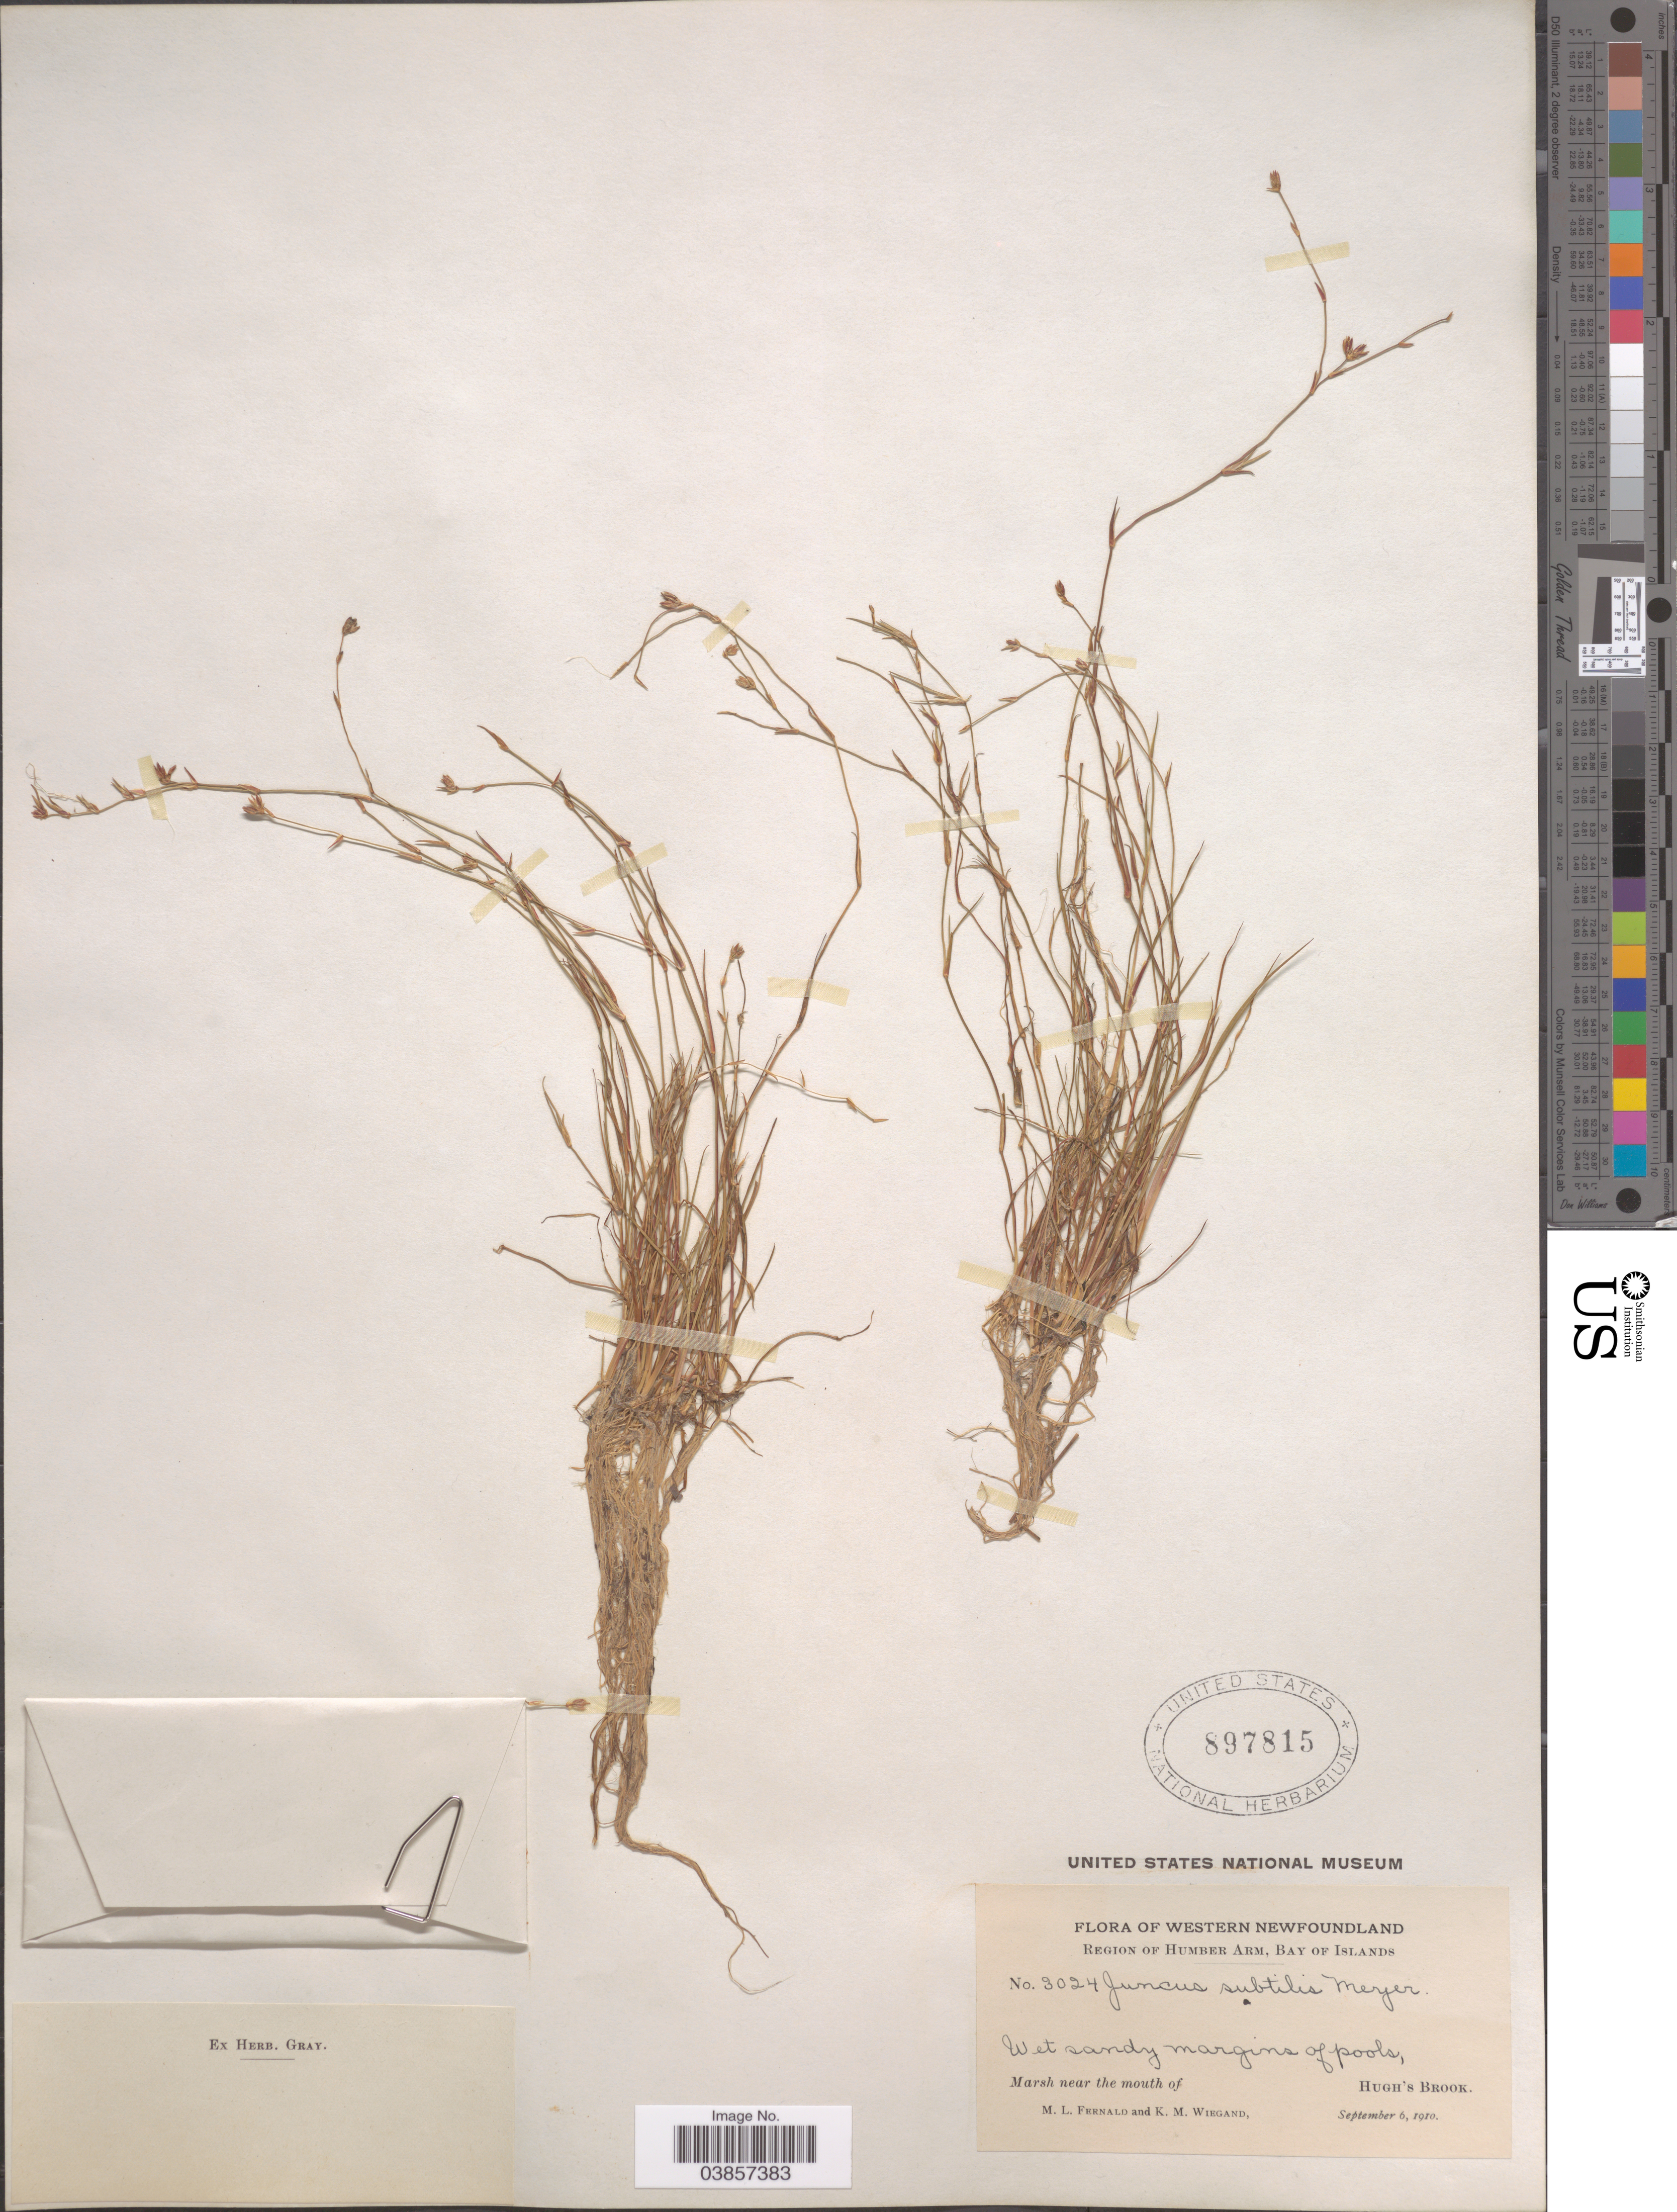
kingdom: Plantae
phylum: Tracheophyta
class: Liliopsida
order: Poales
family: Juncaceae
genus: Juncus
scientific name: Juncus subtilis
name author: E. Mey.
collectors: M. L. Fernald & K. M. Wiegand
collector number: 3024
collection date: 1910-09-06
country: Canada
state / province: Newfoundland and Labrador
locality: Western Newfoundland. Region of Humber Arm, Bay of Islands. Marsh near mouth of Hugh's Brook.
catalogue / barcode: US 897815